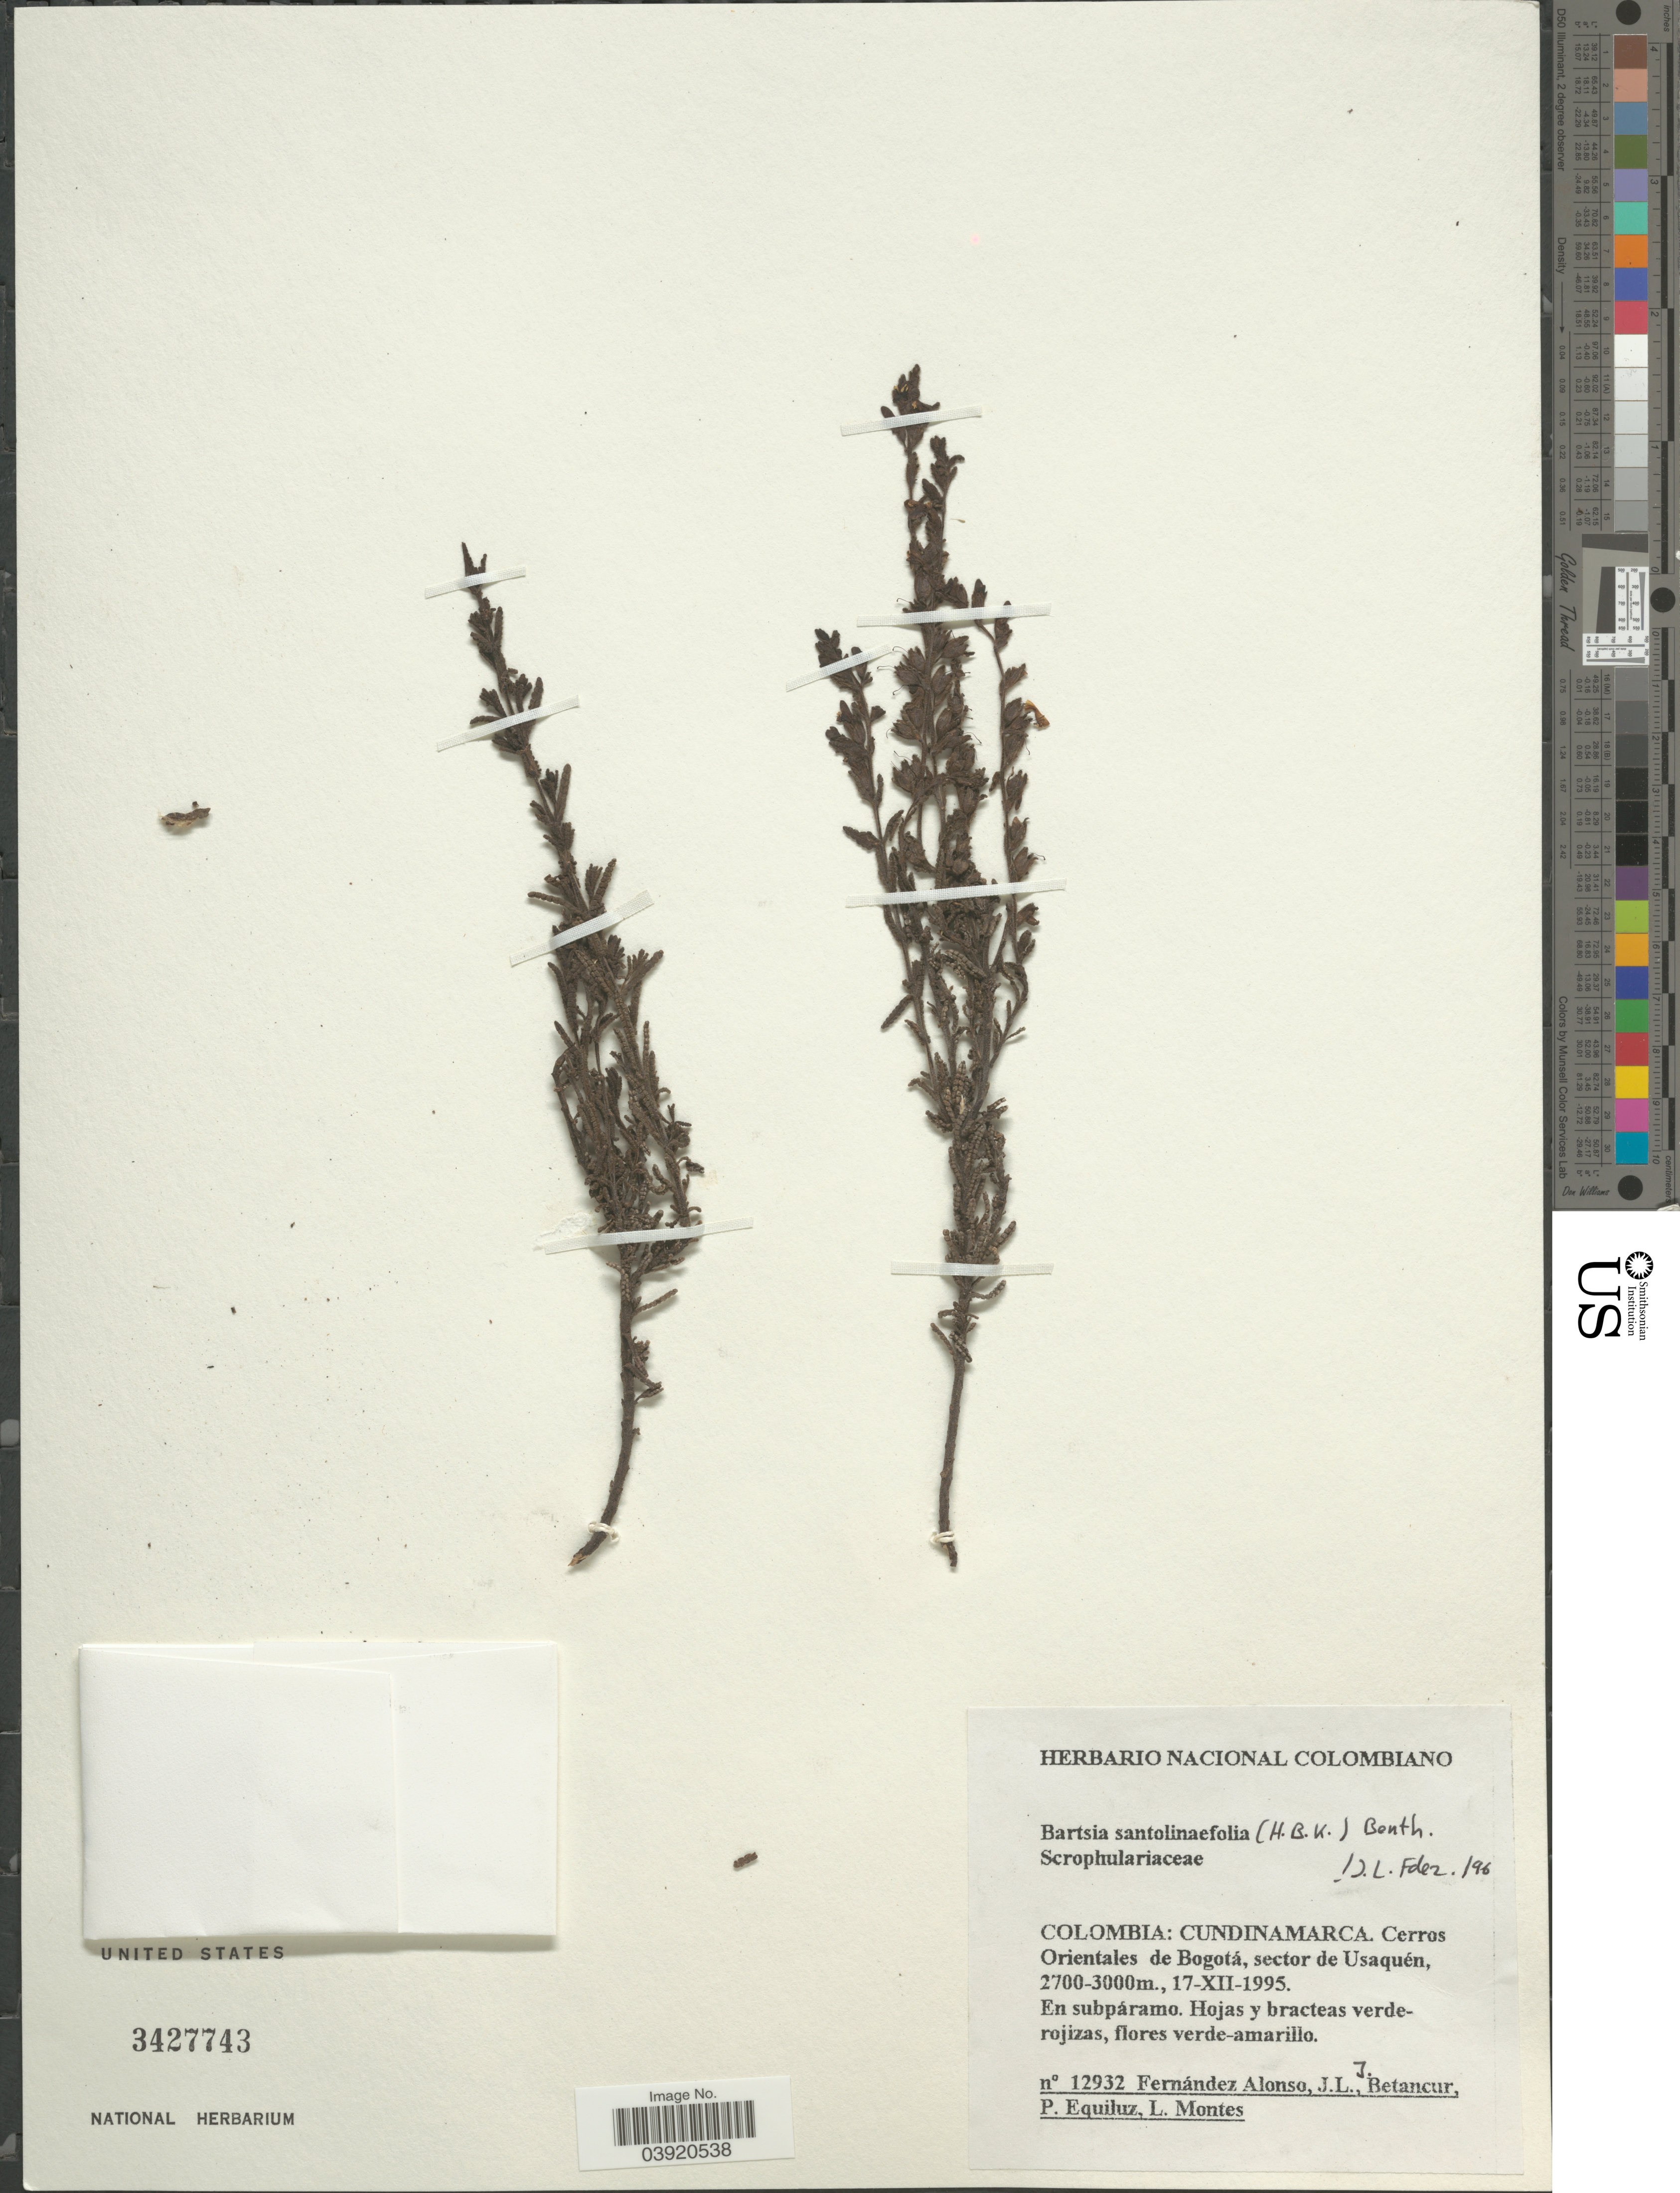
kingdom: Plantae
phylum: Tracheophyta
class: Magnoliopsida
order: Lamiales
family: Orobanchaceae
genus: Bartsia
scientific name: Bartsia santolinifolia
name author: (Kunth) Benth.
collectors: J. L. Fernández-Alonso, J. Betancur, Equiluz P. & L. Montes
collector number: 12932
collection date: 1995-12-17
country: Colombia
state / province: Cundinamarca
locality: Cerros Orientales de Bogotá, sector de Usaquén. En subpáramo.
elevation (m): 2700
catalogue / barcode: US 3427743